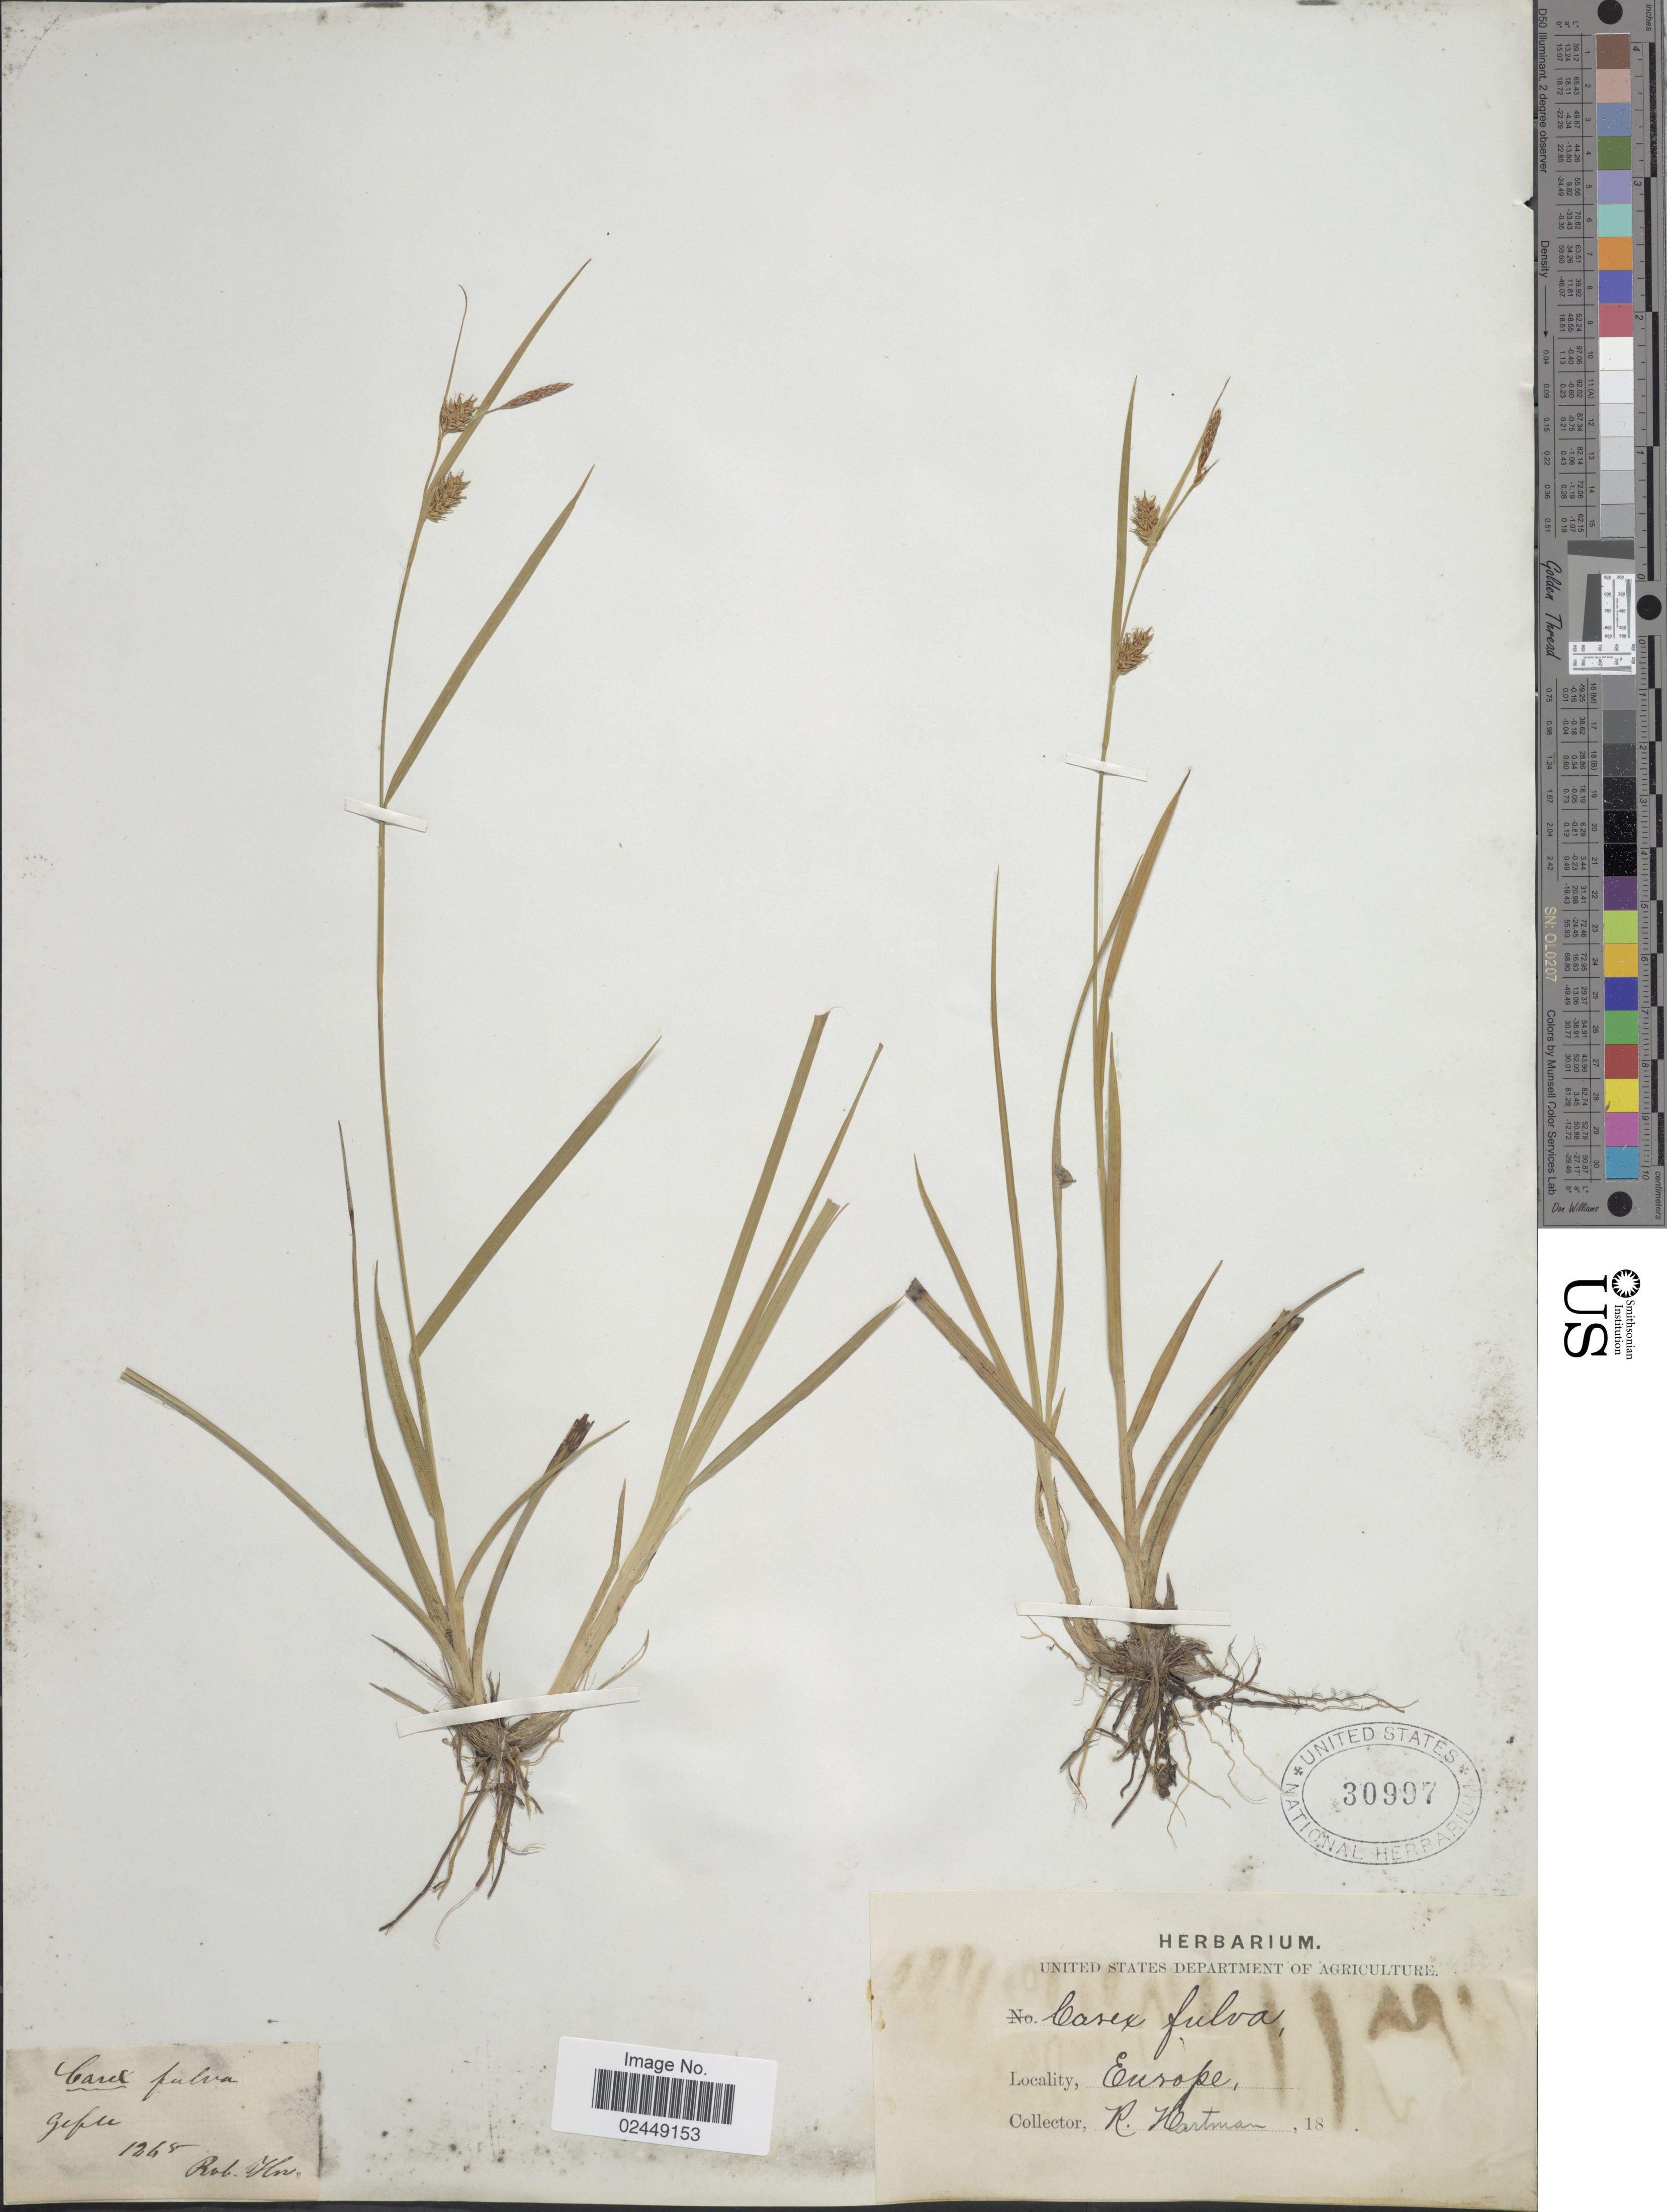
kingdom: Plantae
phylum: Tracheophyta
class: Liliopsida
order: Poales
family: Cyperaceae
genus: Carex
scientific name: Carex x fulva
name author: Gooden.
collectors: R. W. Hartman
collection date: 1868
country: Sweden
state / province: Gävleborg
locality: Gefle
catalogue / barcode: US 30997